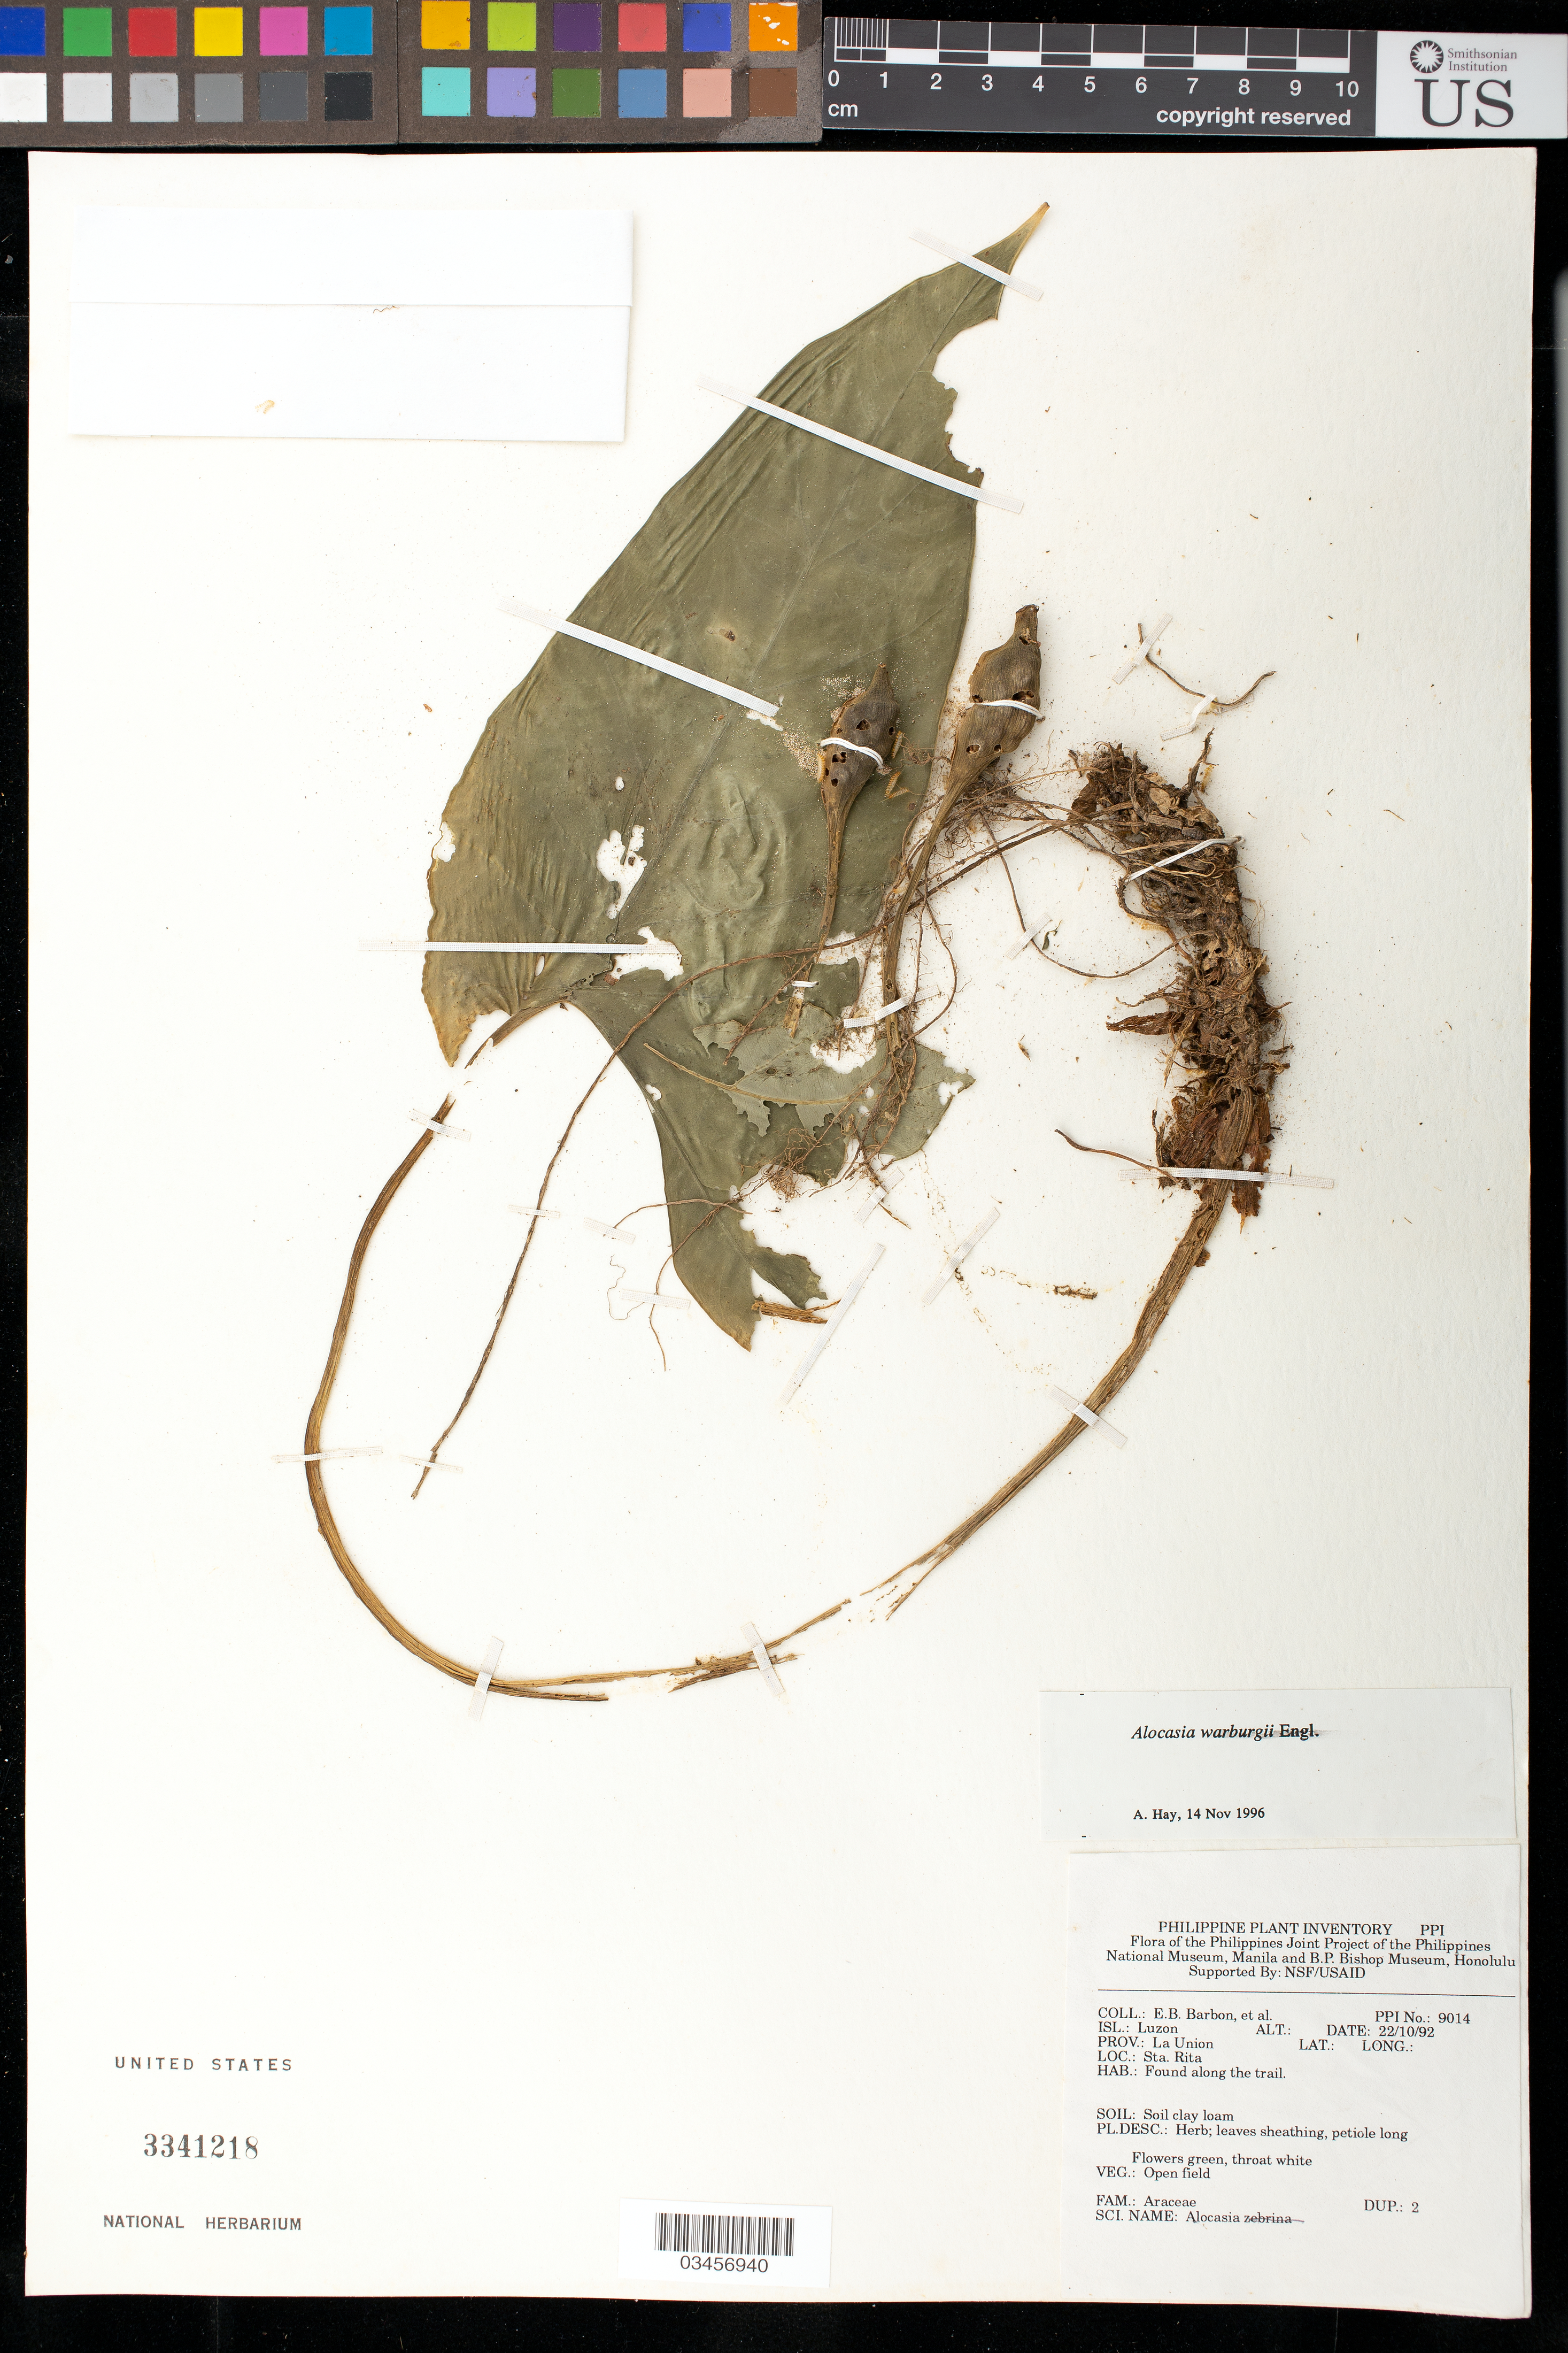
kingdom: Plantae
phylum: Tracheophyta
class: Liliopsida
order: Alismatales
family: Araceae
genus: Alocasia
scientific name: Alocasia warburgii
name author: Engl.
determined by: Hay, A.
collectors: E. Barbon et al.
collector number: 9014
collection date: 1992-10-22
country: Philippines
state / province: Ilocos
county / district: La Union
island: Luzon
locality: Sta. Rita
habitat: Open field, found along road. Soil clay loam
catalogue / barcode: US 3341218